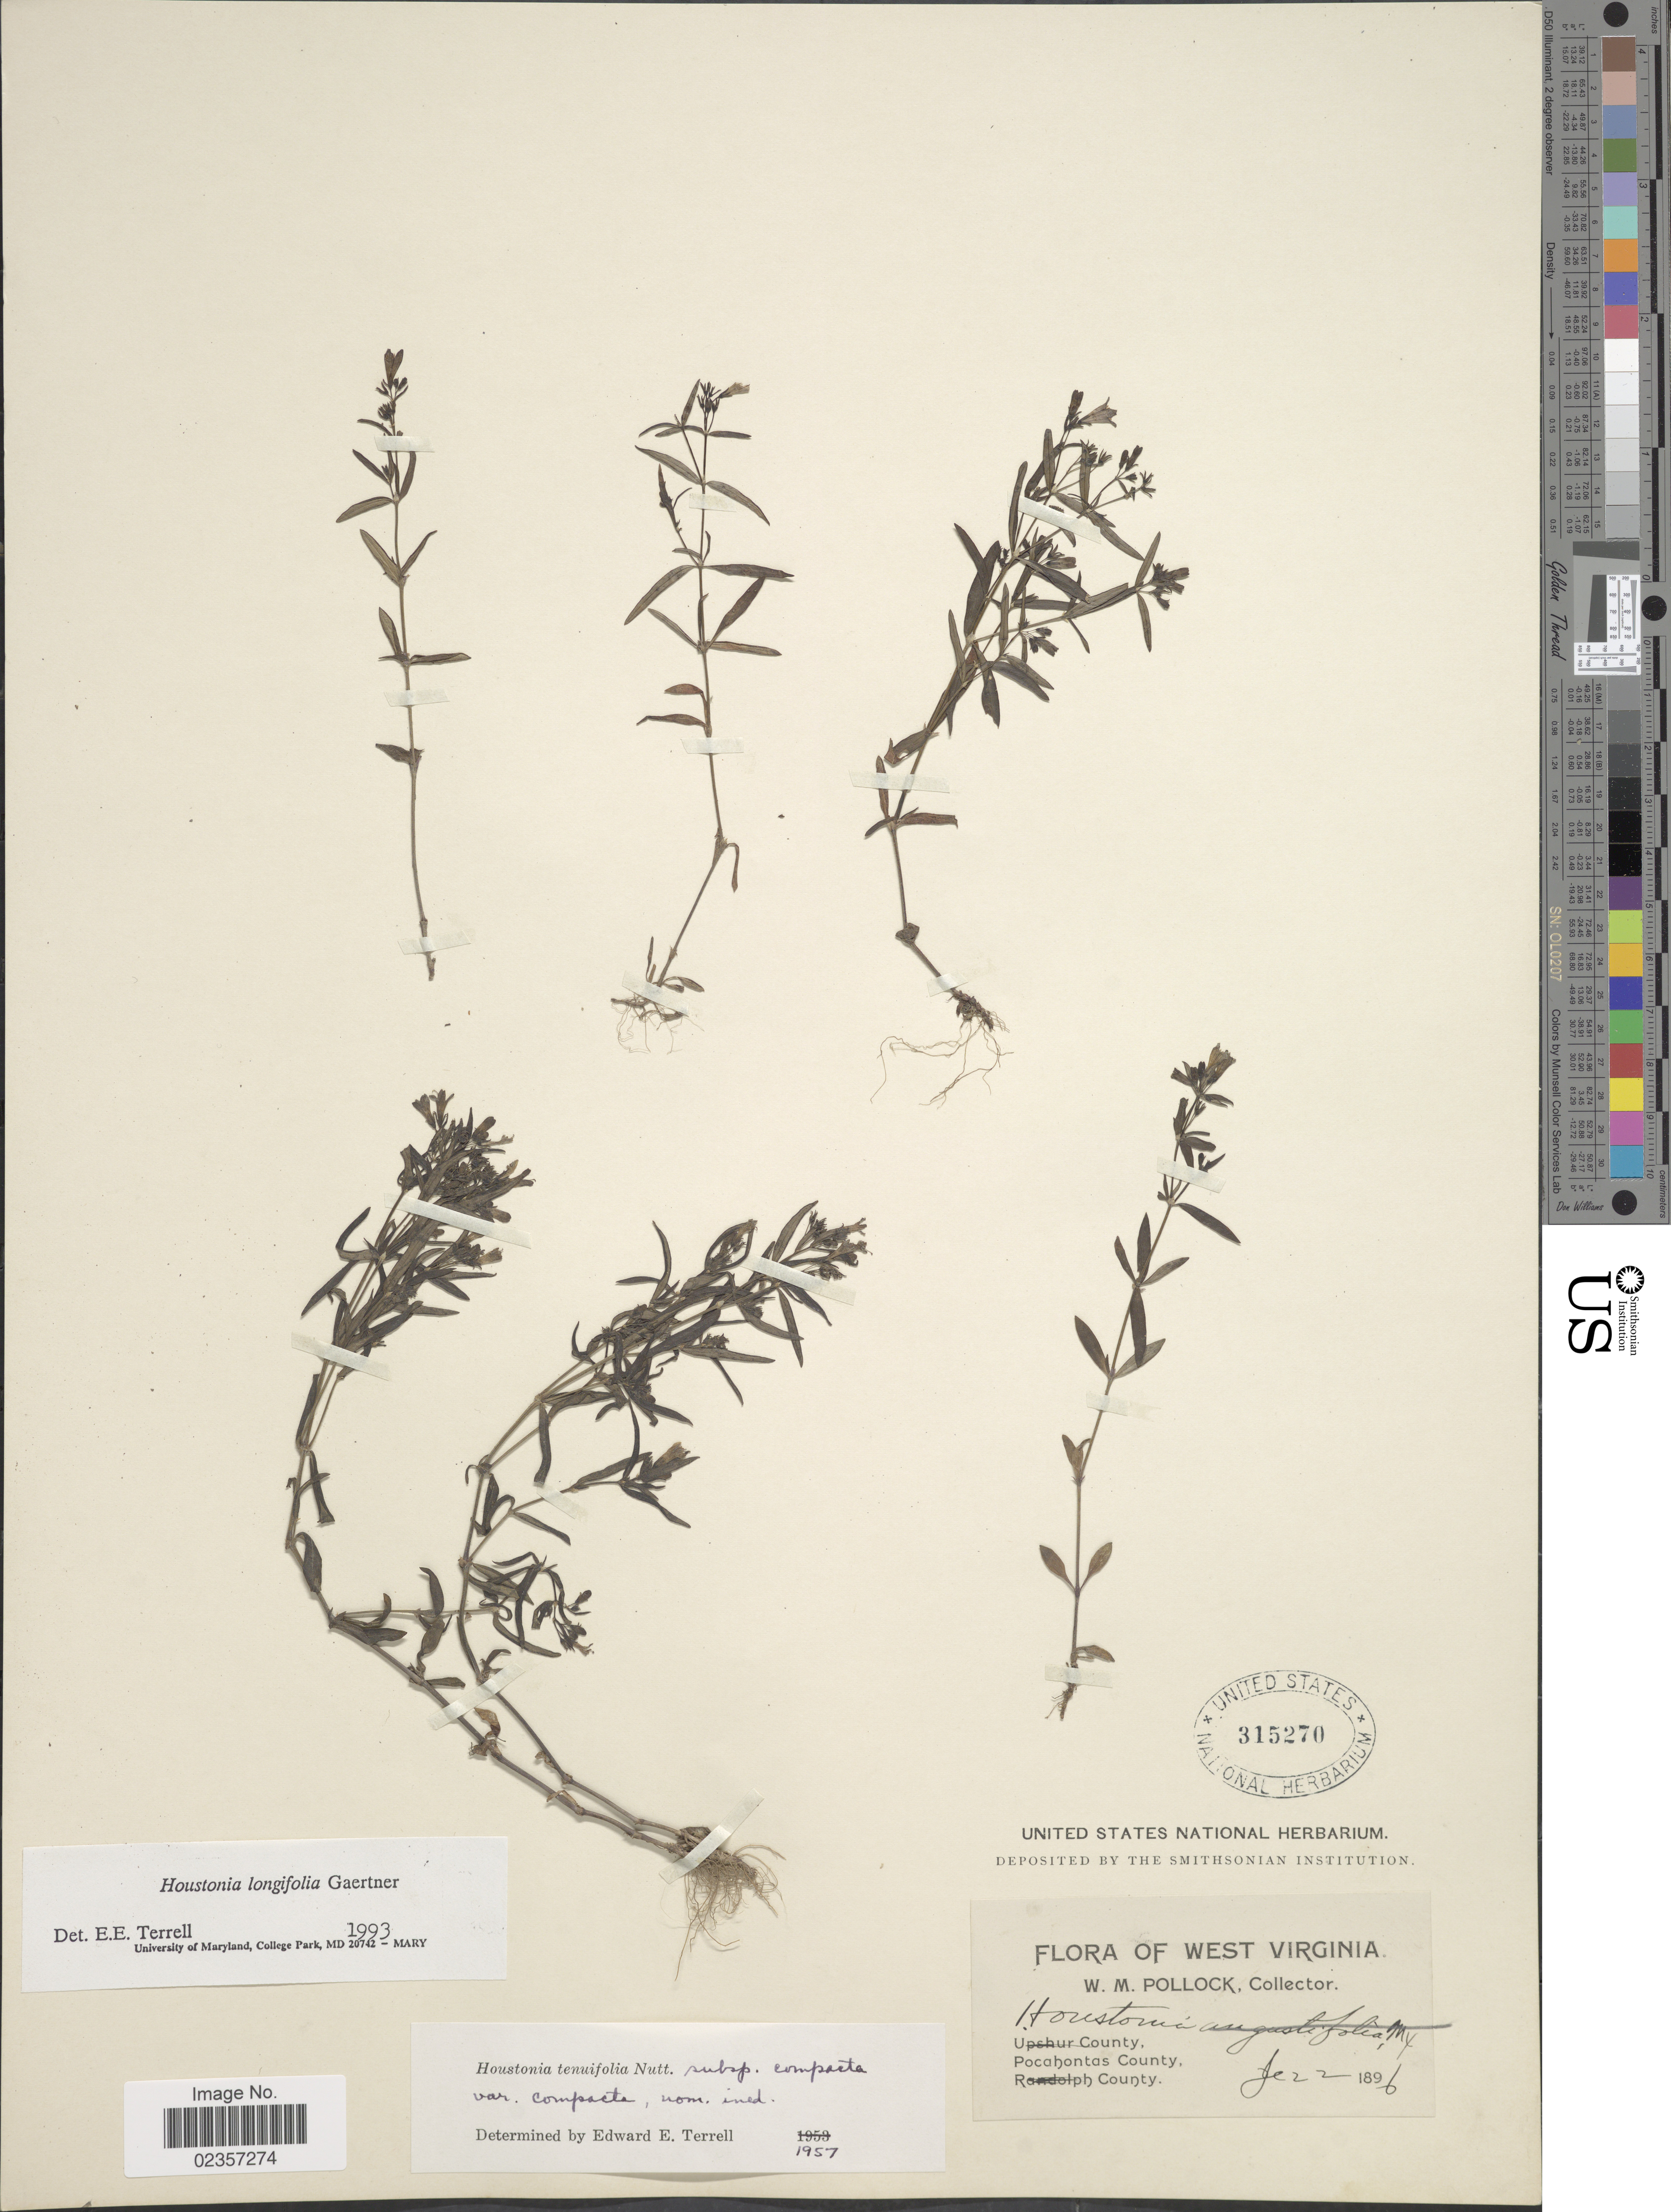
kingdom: Plantae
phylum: Tracheophyta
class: Magnoliopsida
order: Gentianales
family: Rubiaceae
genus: Houstonia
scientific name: Houstonia longifolia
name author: Gaertn.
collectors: W. M. Pollock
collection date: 1896-02-22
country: United States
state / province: West Virginia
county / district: Pocahontas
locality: Pocahantas County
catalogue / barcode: US 315270